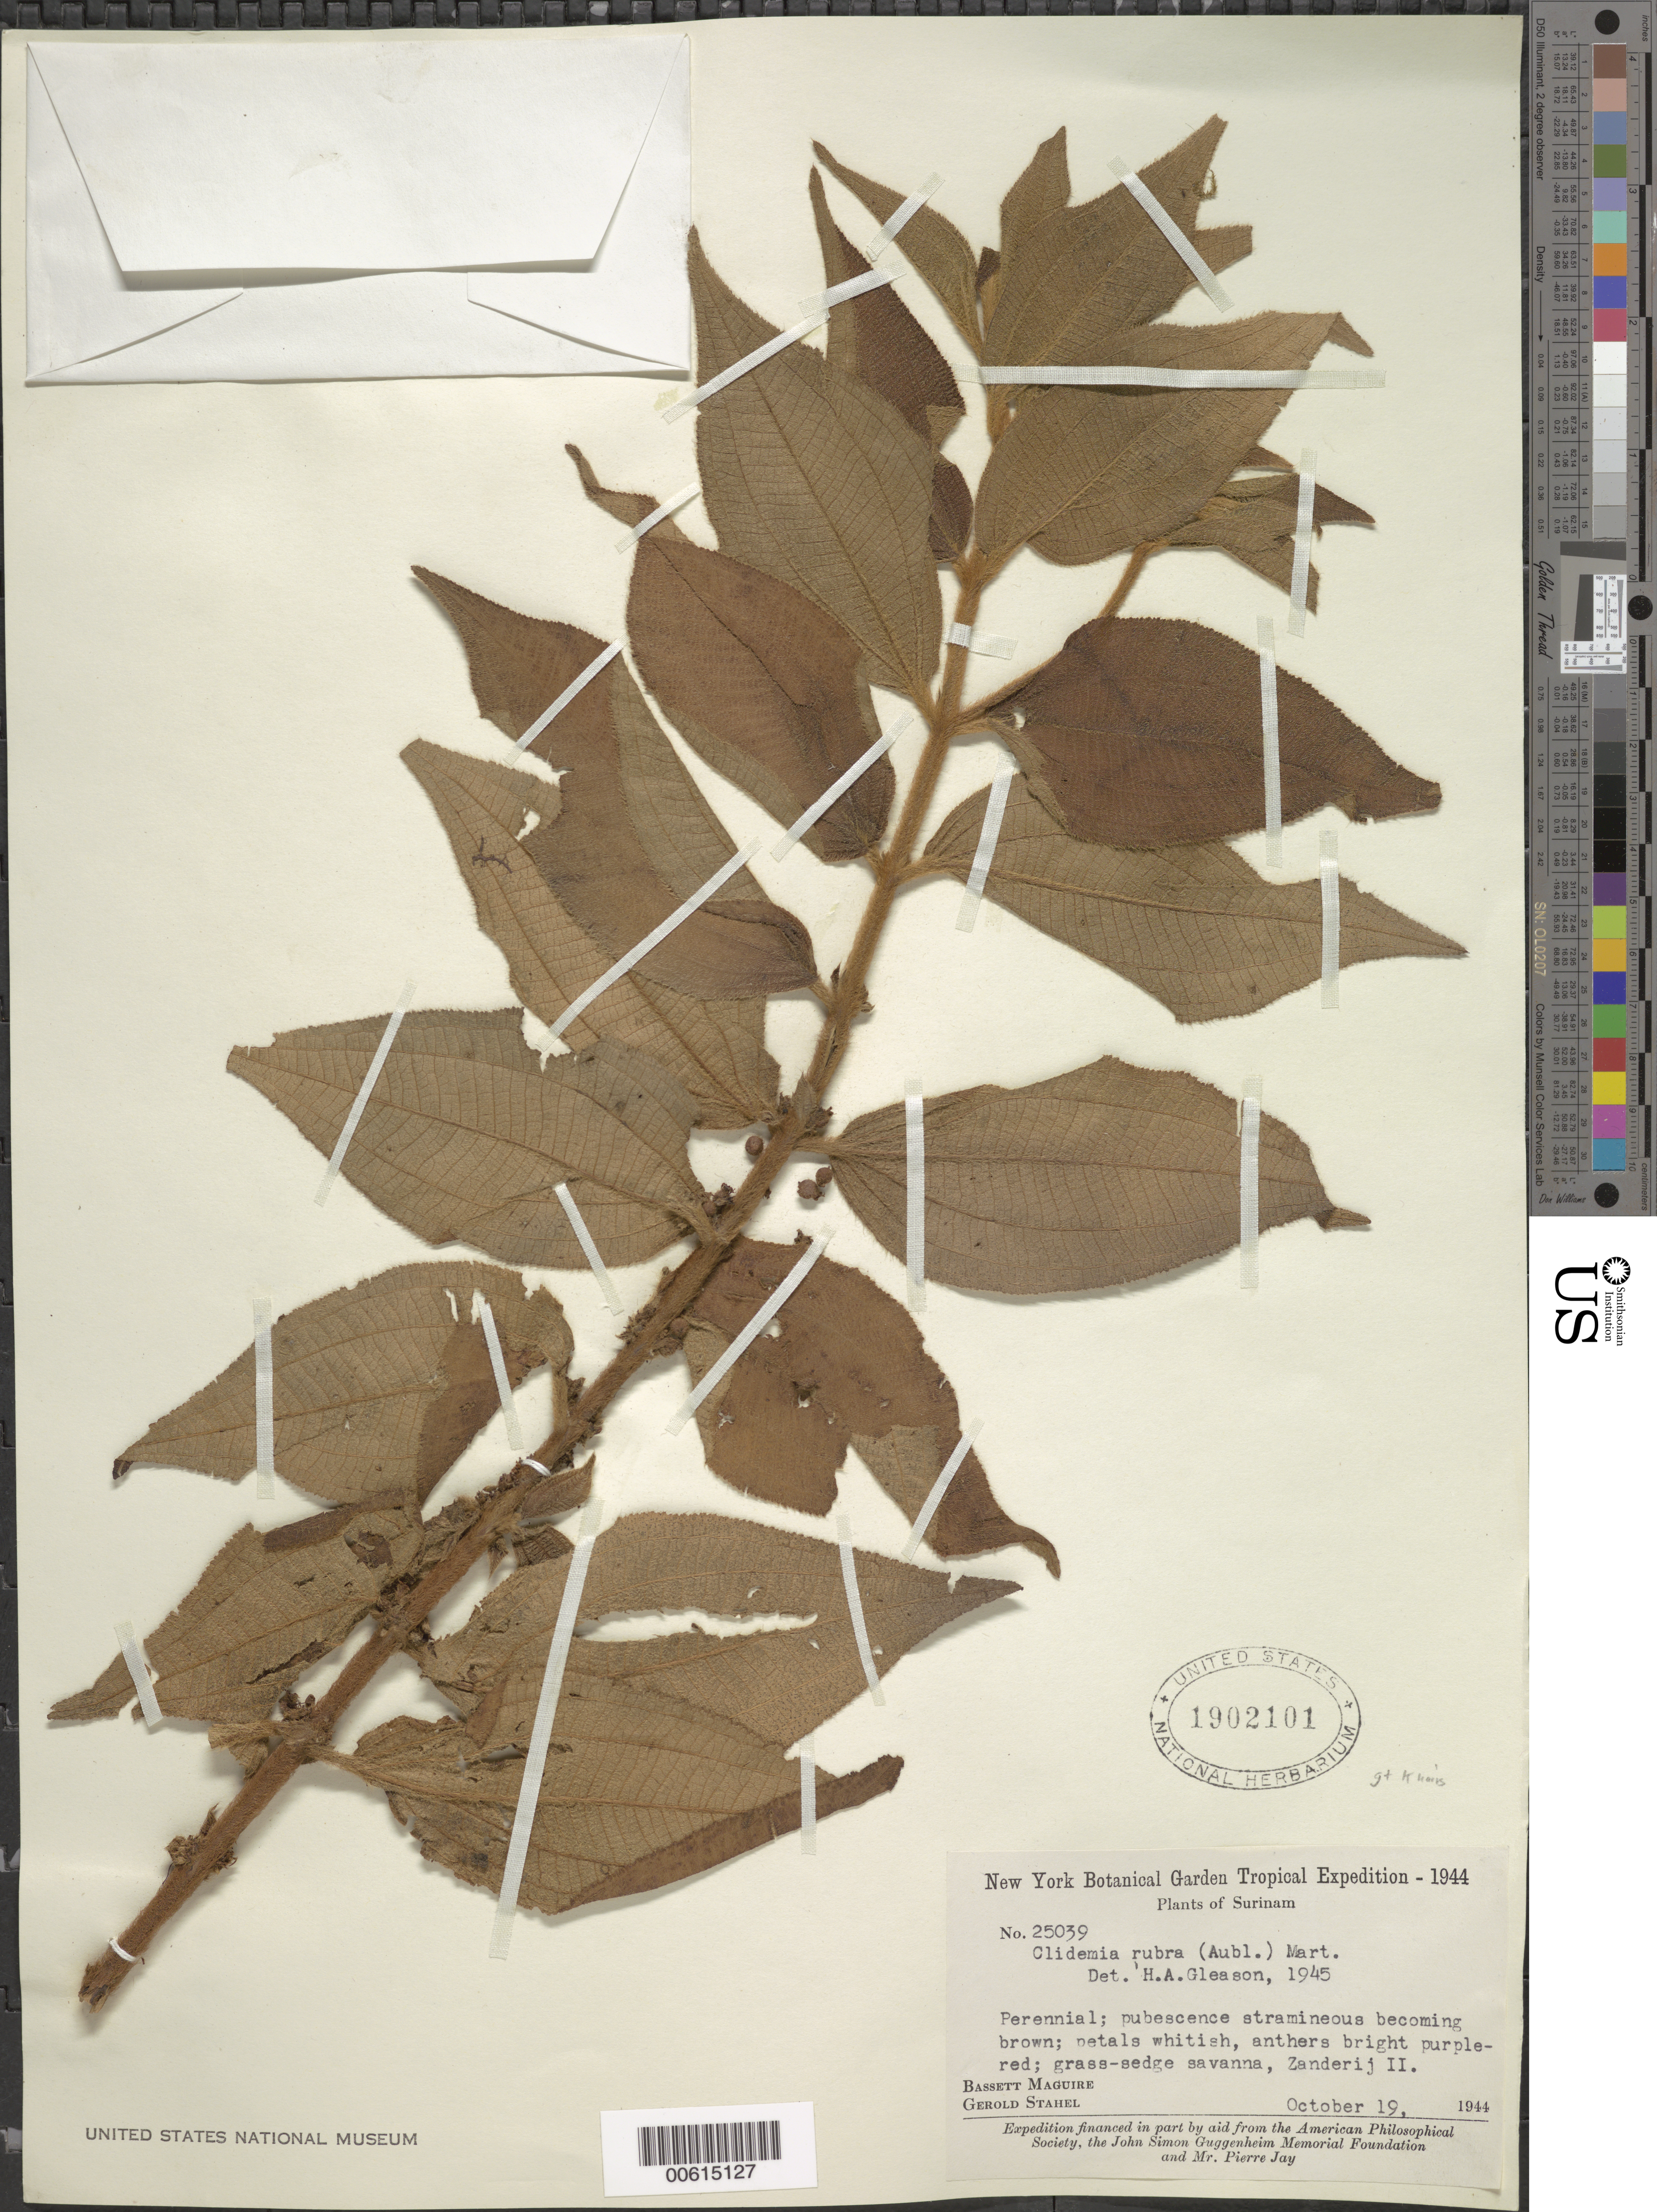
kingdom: Plantae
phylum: Tracheophyta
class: Magnoliopsida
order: Myrtales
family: Melastomataceae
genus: Clidemia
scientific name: Clidemia rubra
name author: (Aubl.) Mart.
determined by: Gleason, H. A.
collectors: B. Maguire & G. Stahel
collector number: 25039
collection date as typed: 19-Oct-44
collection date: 1944-10-19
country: Suriname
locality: Zanderij I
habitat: Grass-sedge savanna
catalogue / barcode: US 1902101